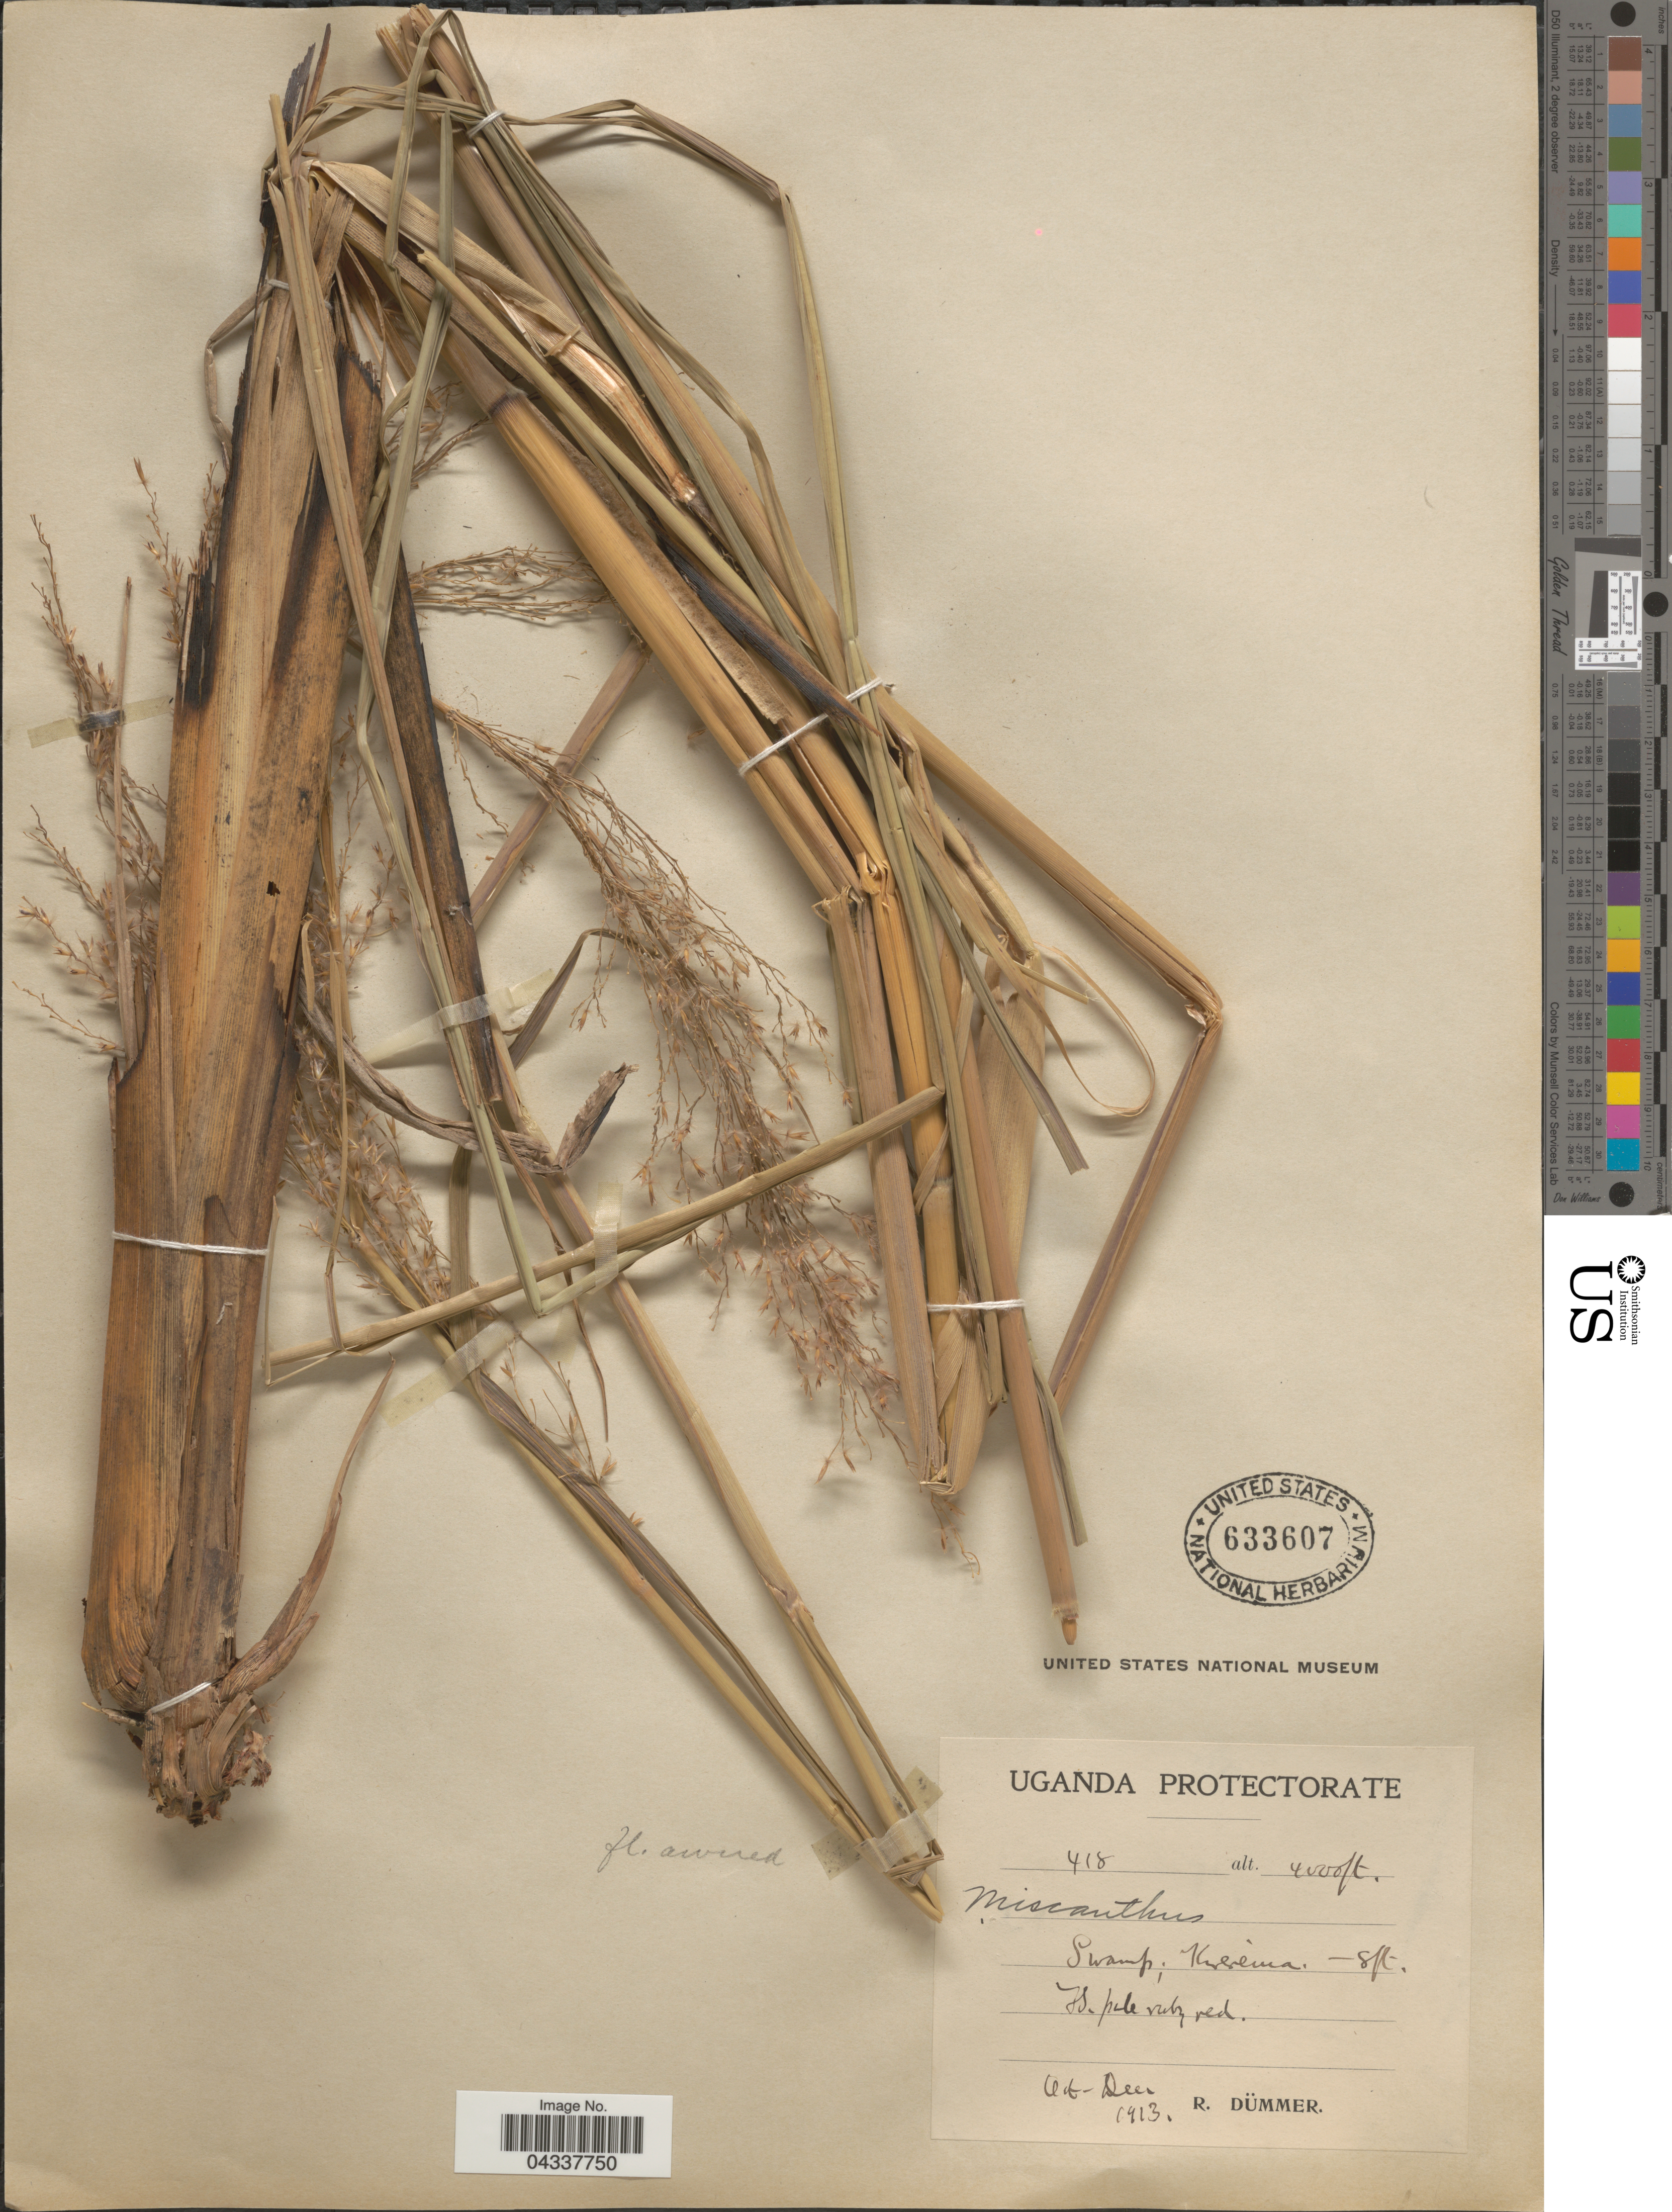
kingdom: Plantae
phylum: Tracheophyta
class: Liliopsida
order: Poales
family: Poaceae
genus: Miscanthus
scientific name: Miscanthus sp.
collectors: R. A. Dümmer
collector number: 418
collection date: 1913-10/1913-12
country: Uganda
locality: Uganda Protectorate. Kissima.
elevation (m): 1219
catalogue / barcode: US 633607